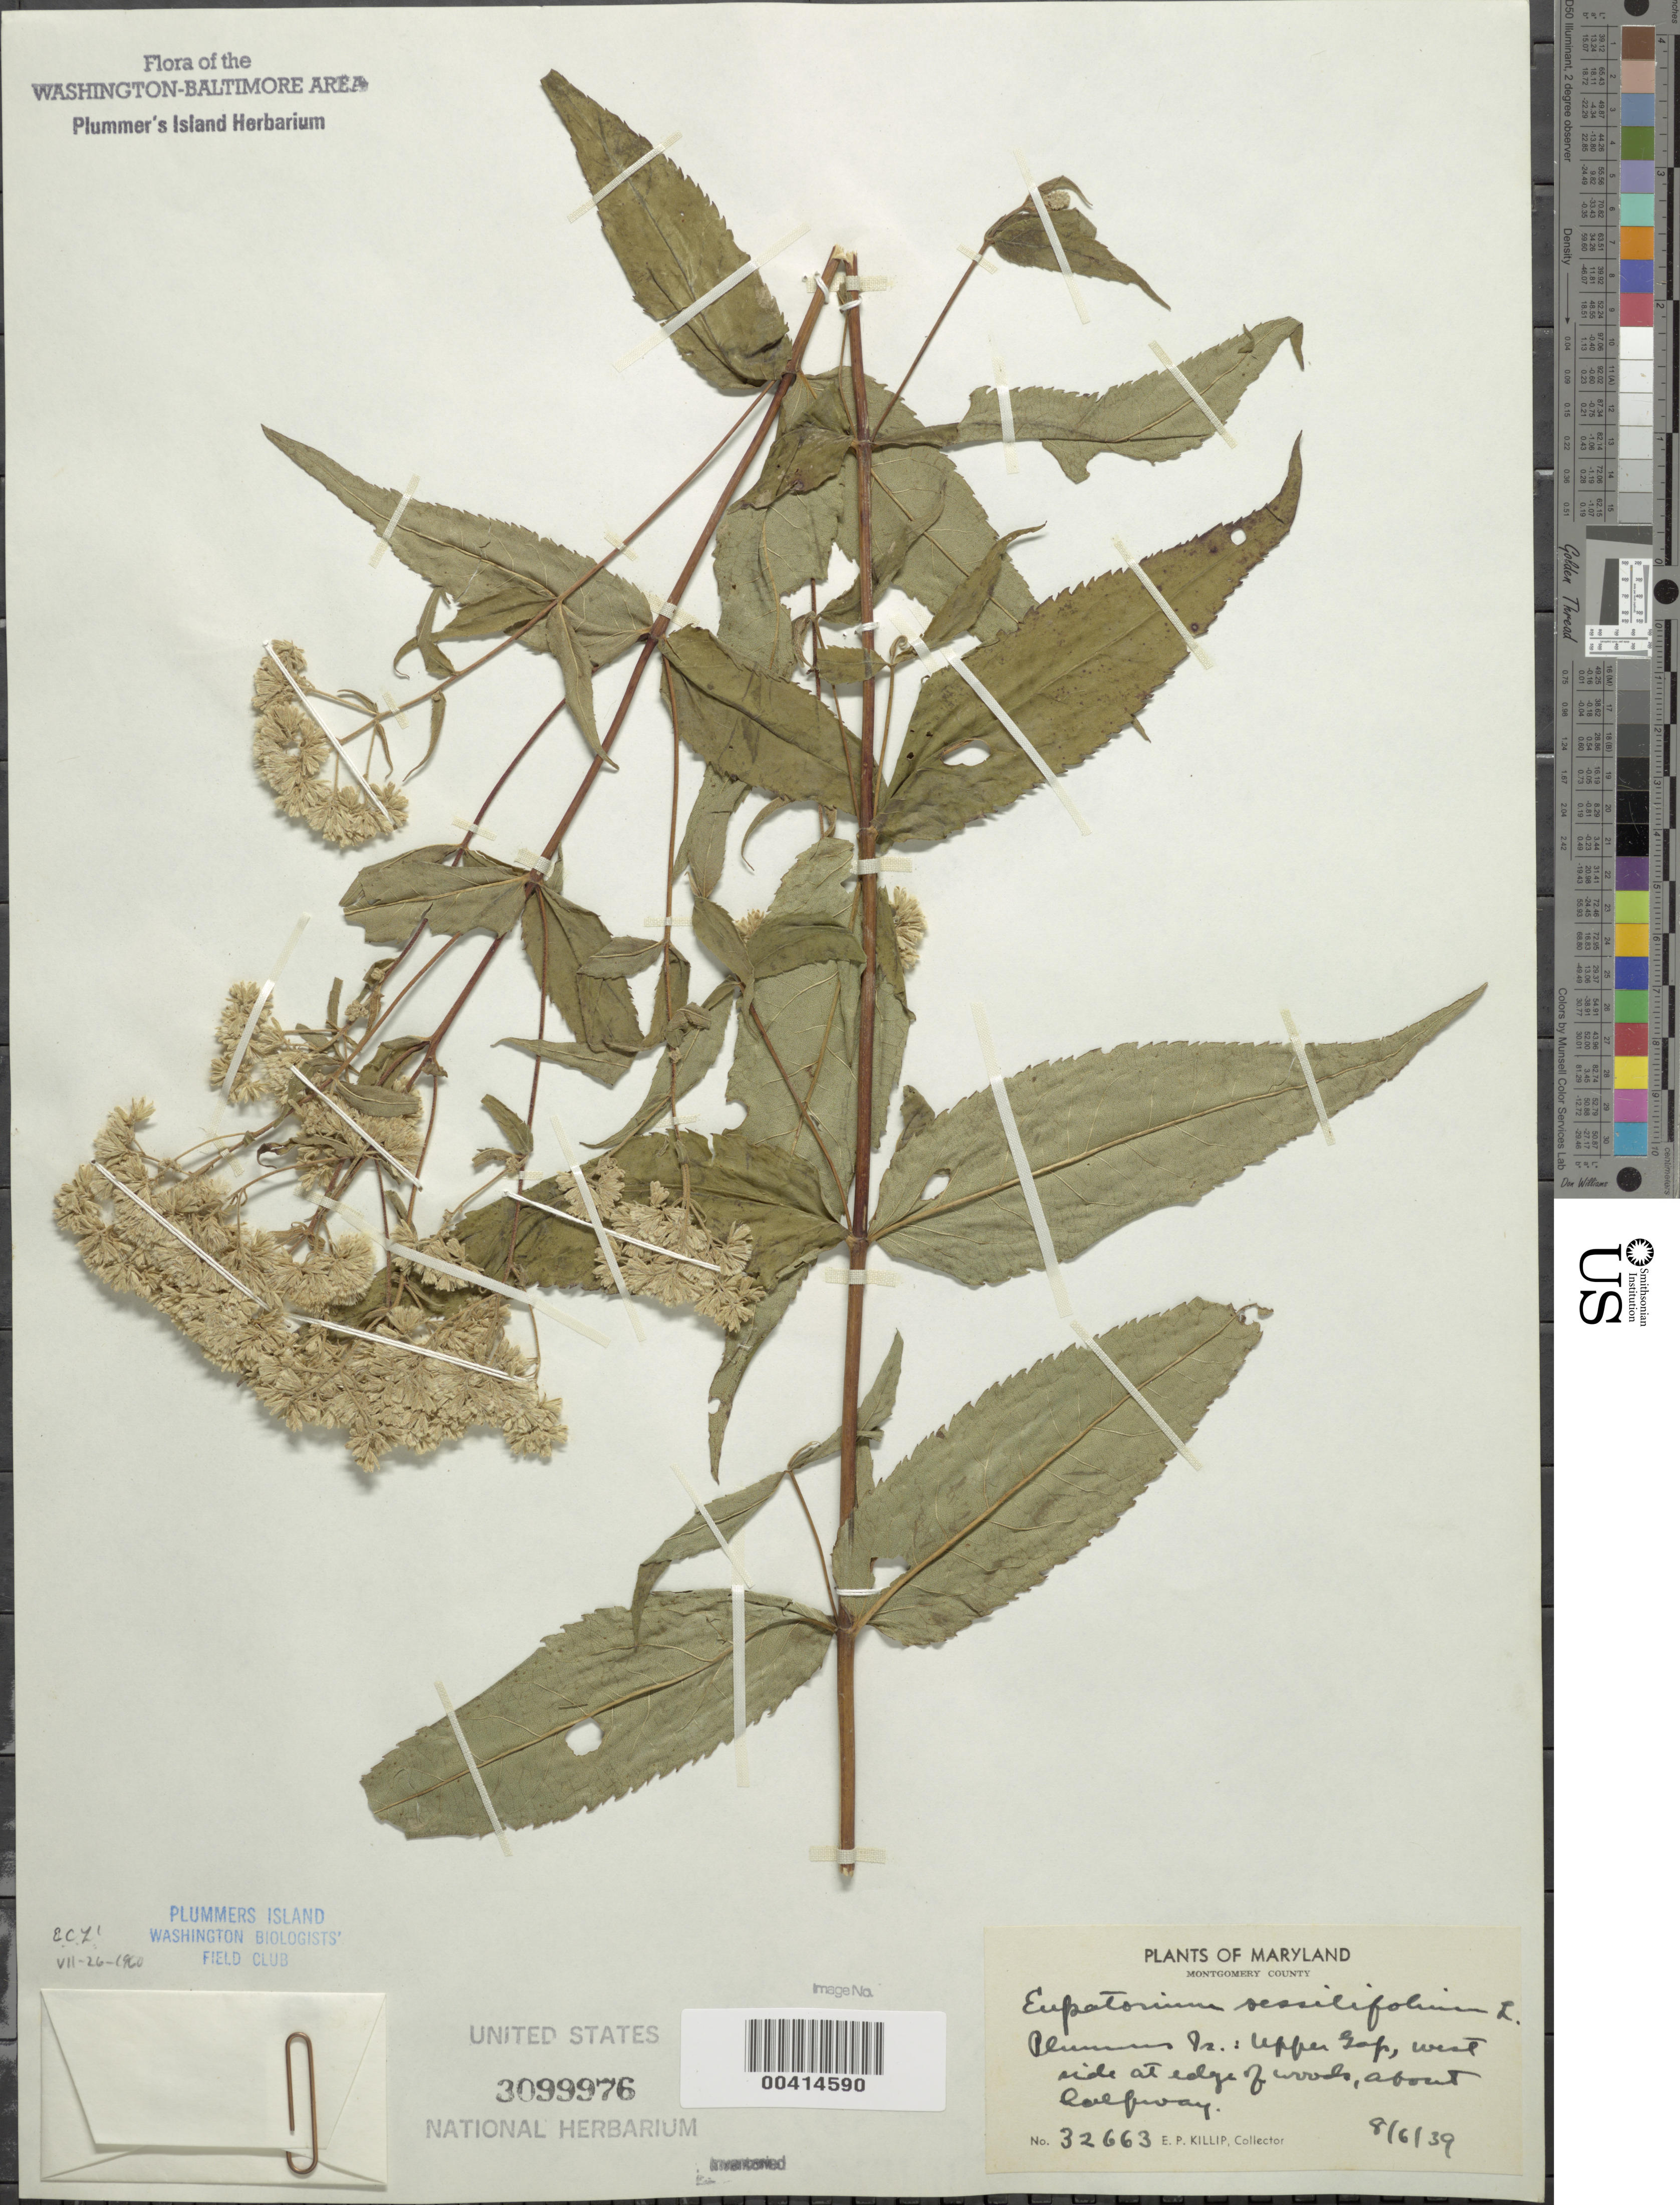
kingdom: Plantae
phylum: Tracheophyta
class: Magnoliopsida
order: Asterales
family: Asteraceae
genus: Eupatorium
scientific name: Eupatorium sessilifolium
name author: L.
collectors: E. P. Killip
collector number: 32663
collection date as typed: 06 Aug 1939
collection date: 1939-08-06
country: United States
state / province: Maryland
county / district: Montgomery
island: Plummers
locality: Plummer's Island; Upper Gap, west side at edge of woods, about halfway C. & O. Canal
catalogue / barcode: US 3099976